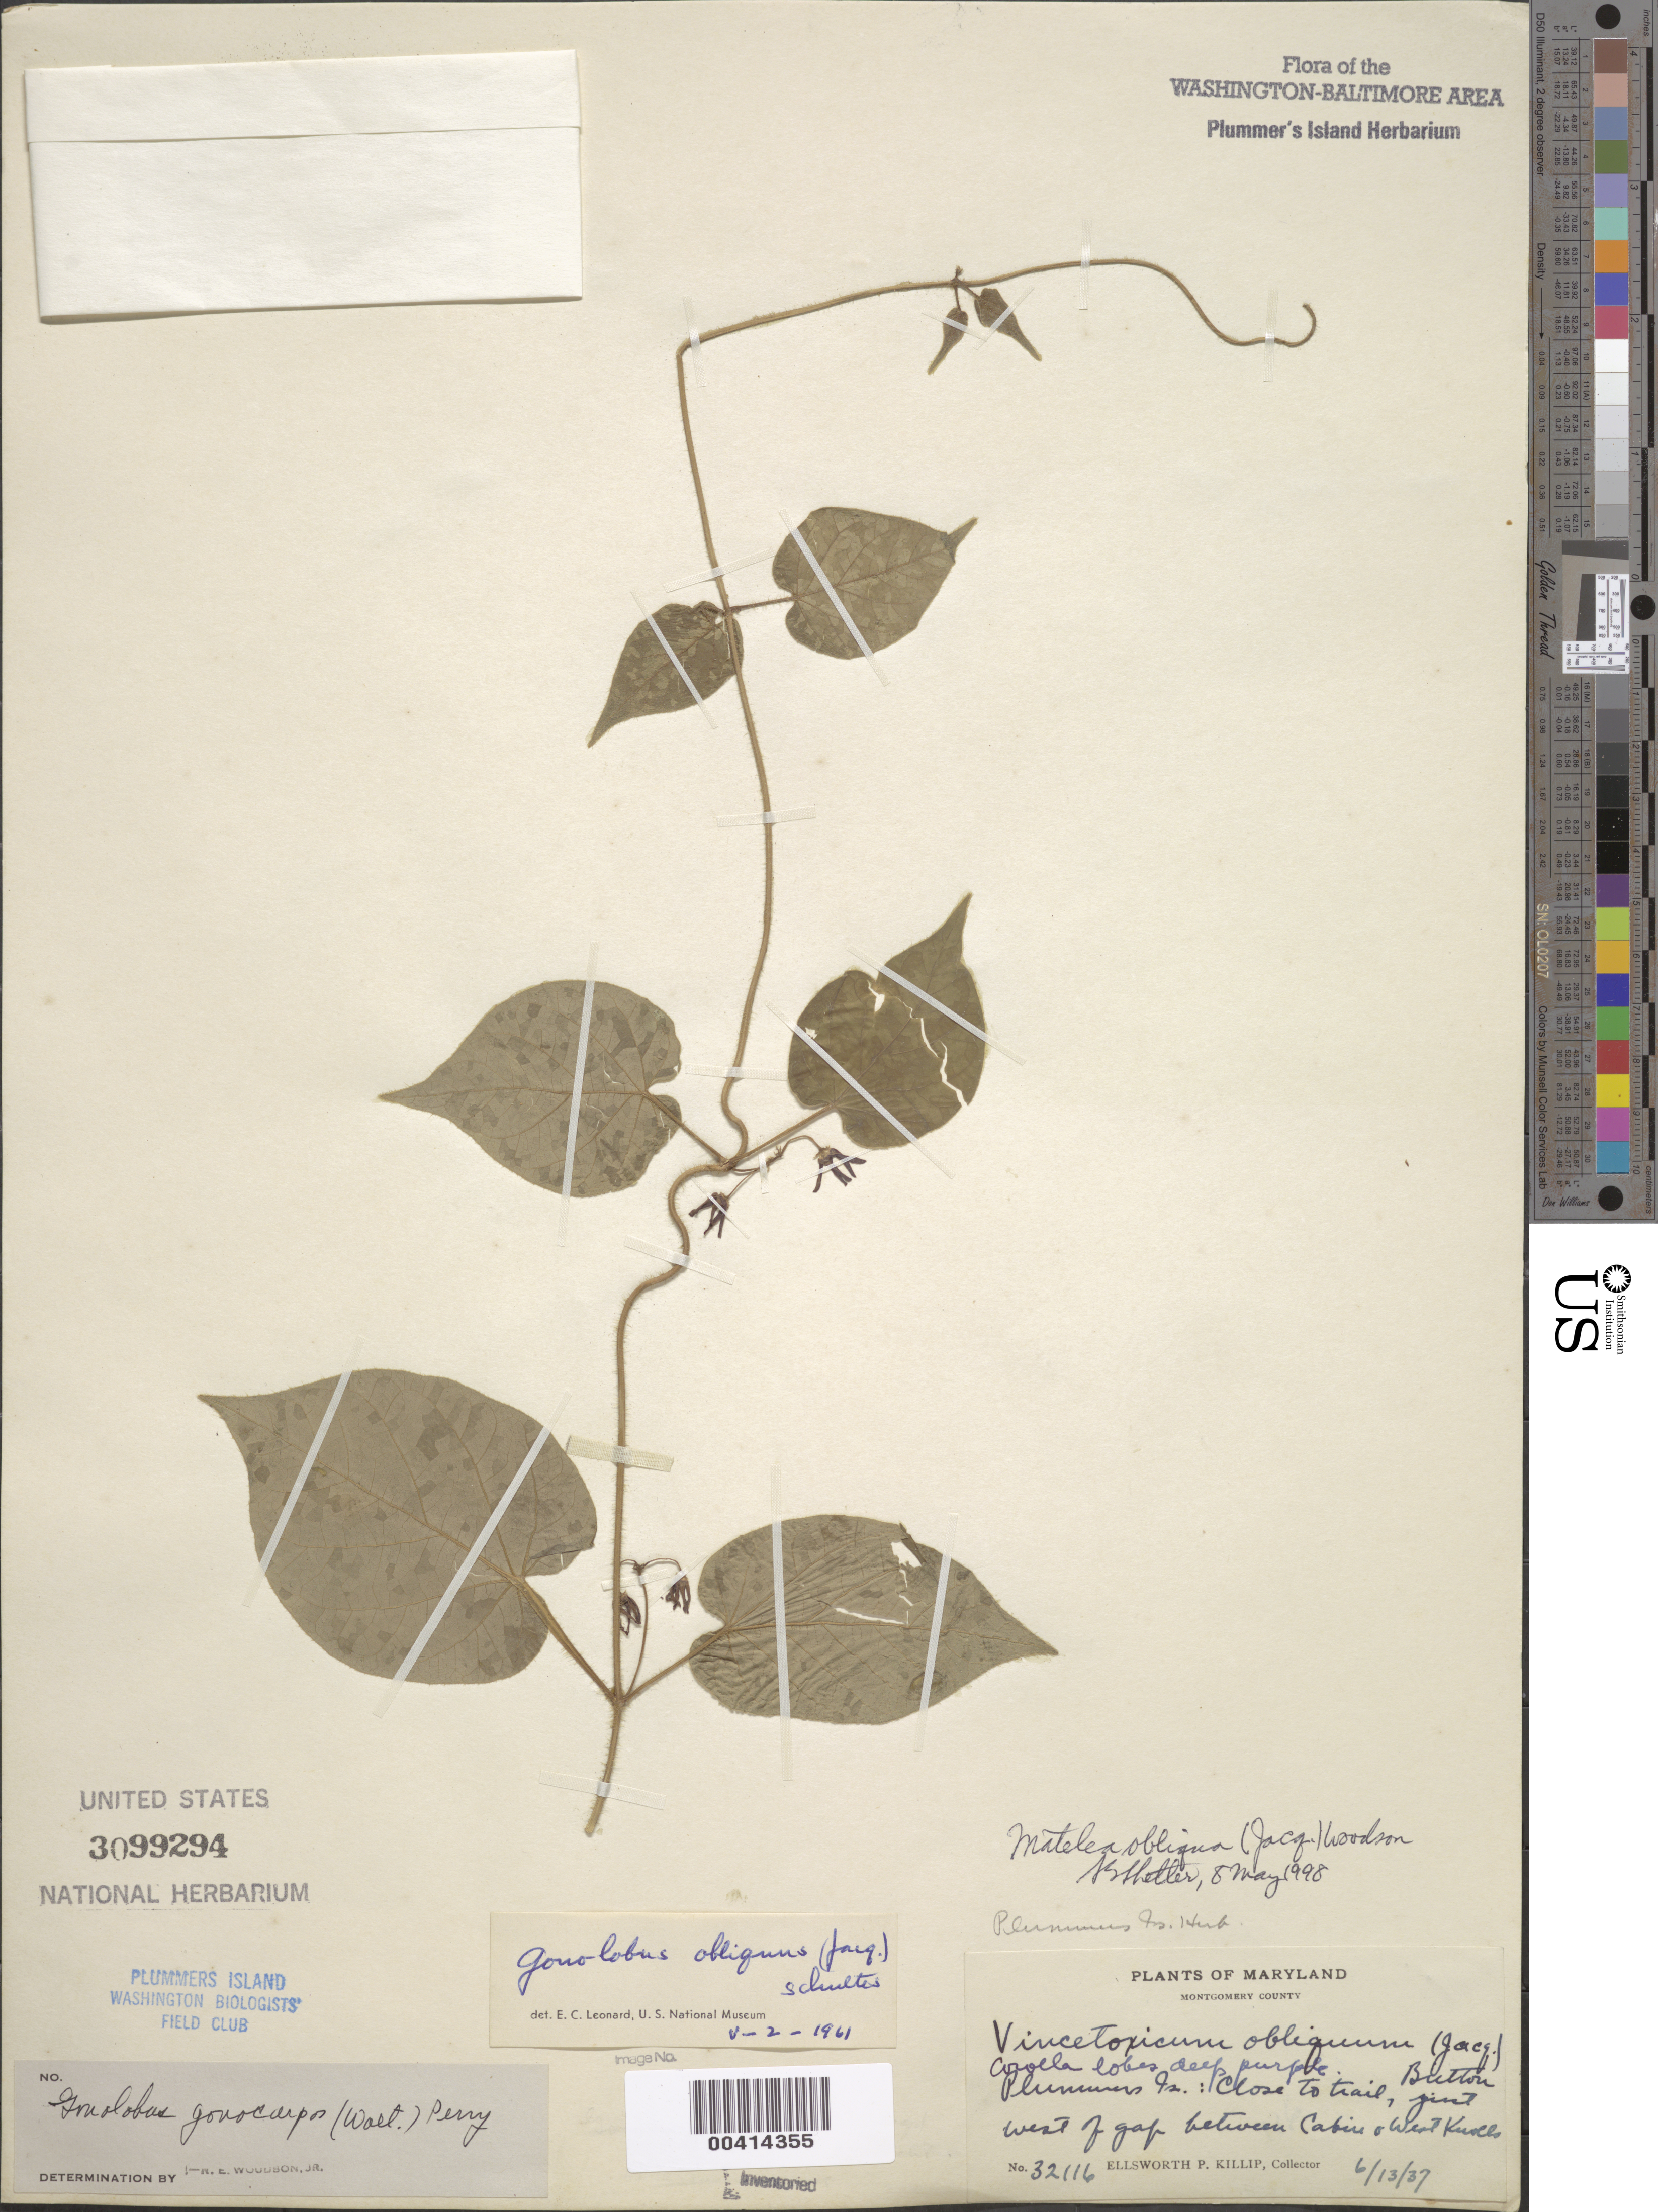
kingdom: Plantae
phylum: Tracheophyta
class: Magnoliopsida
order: Gentianales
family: Apocynaceae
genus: Matelea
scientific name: Matelea obliqua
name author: (Jacq.) Woodson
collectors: E. P. Killip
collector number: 32116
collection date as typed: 13 Jun 1937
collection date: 1937-06-13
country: United States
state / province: Maryland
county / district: Montgomery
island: Plummers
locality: Plummer's Island; Close to trail, just west of gap between cabin and west knolls C. & O. Canal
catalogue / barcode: US 3099294